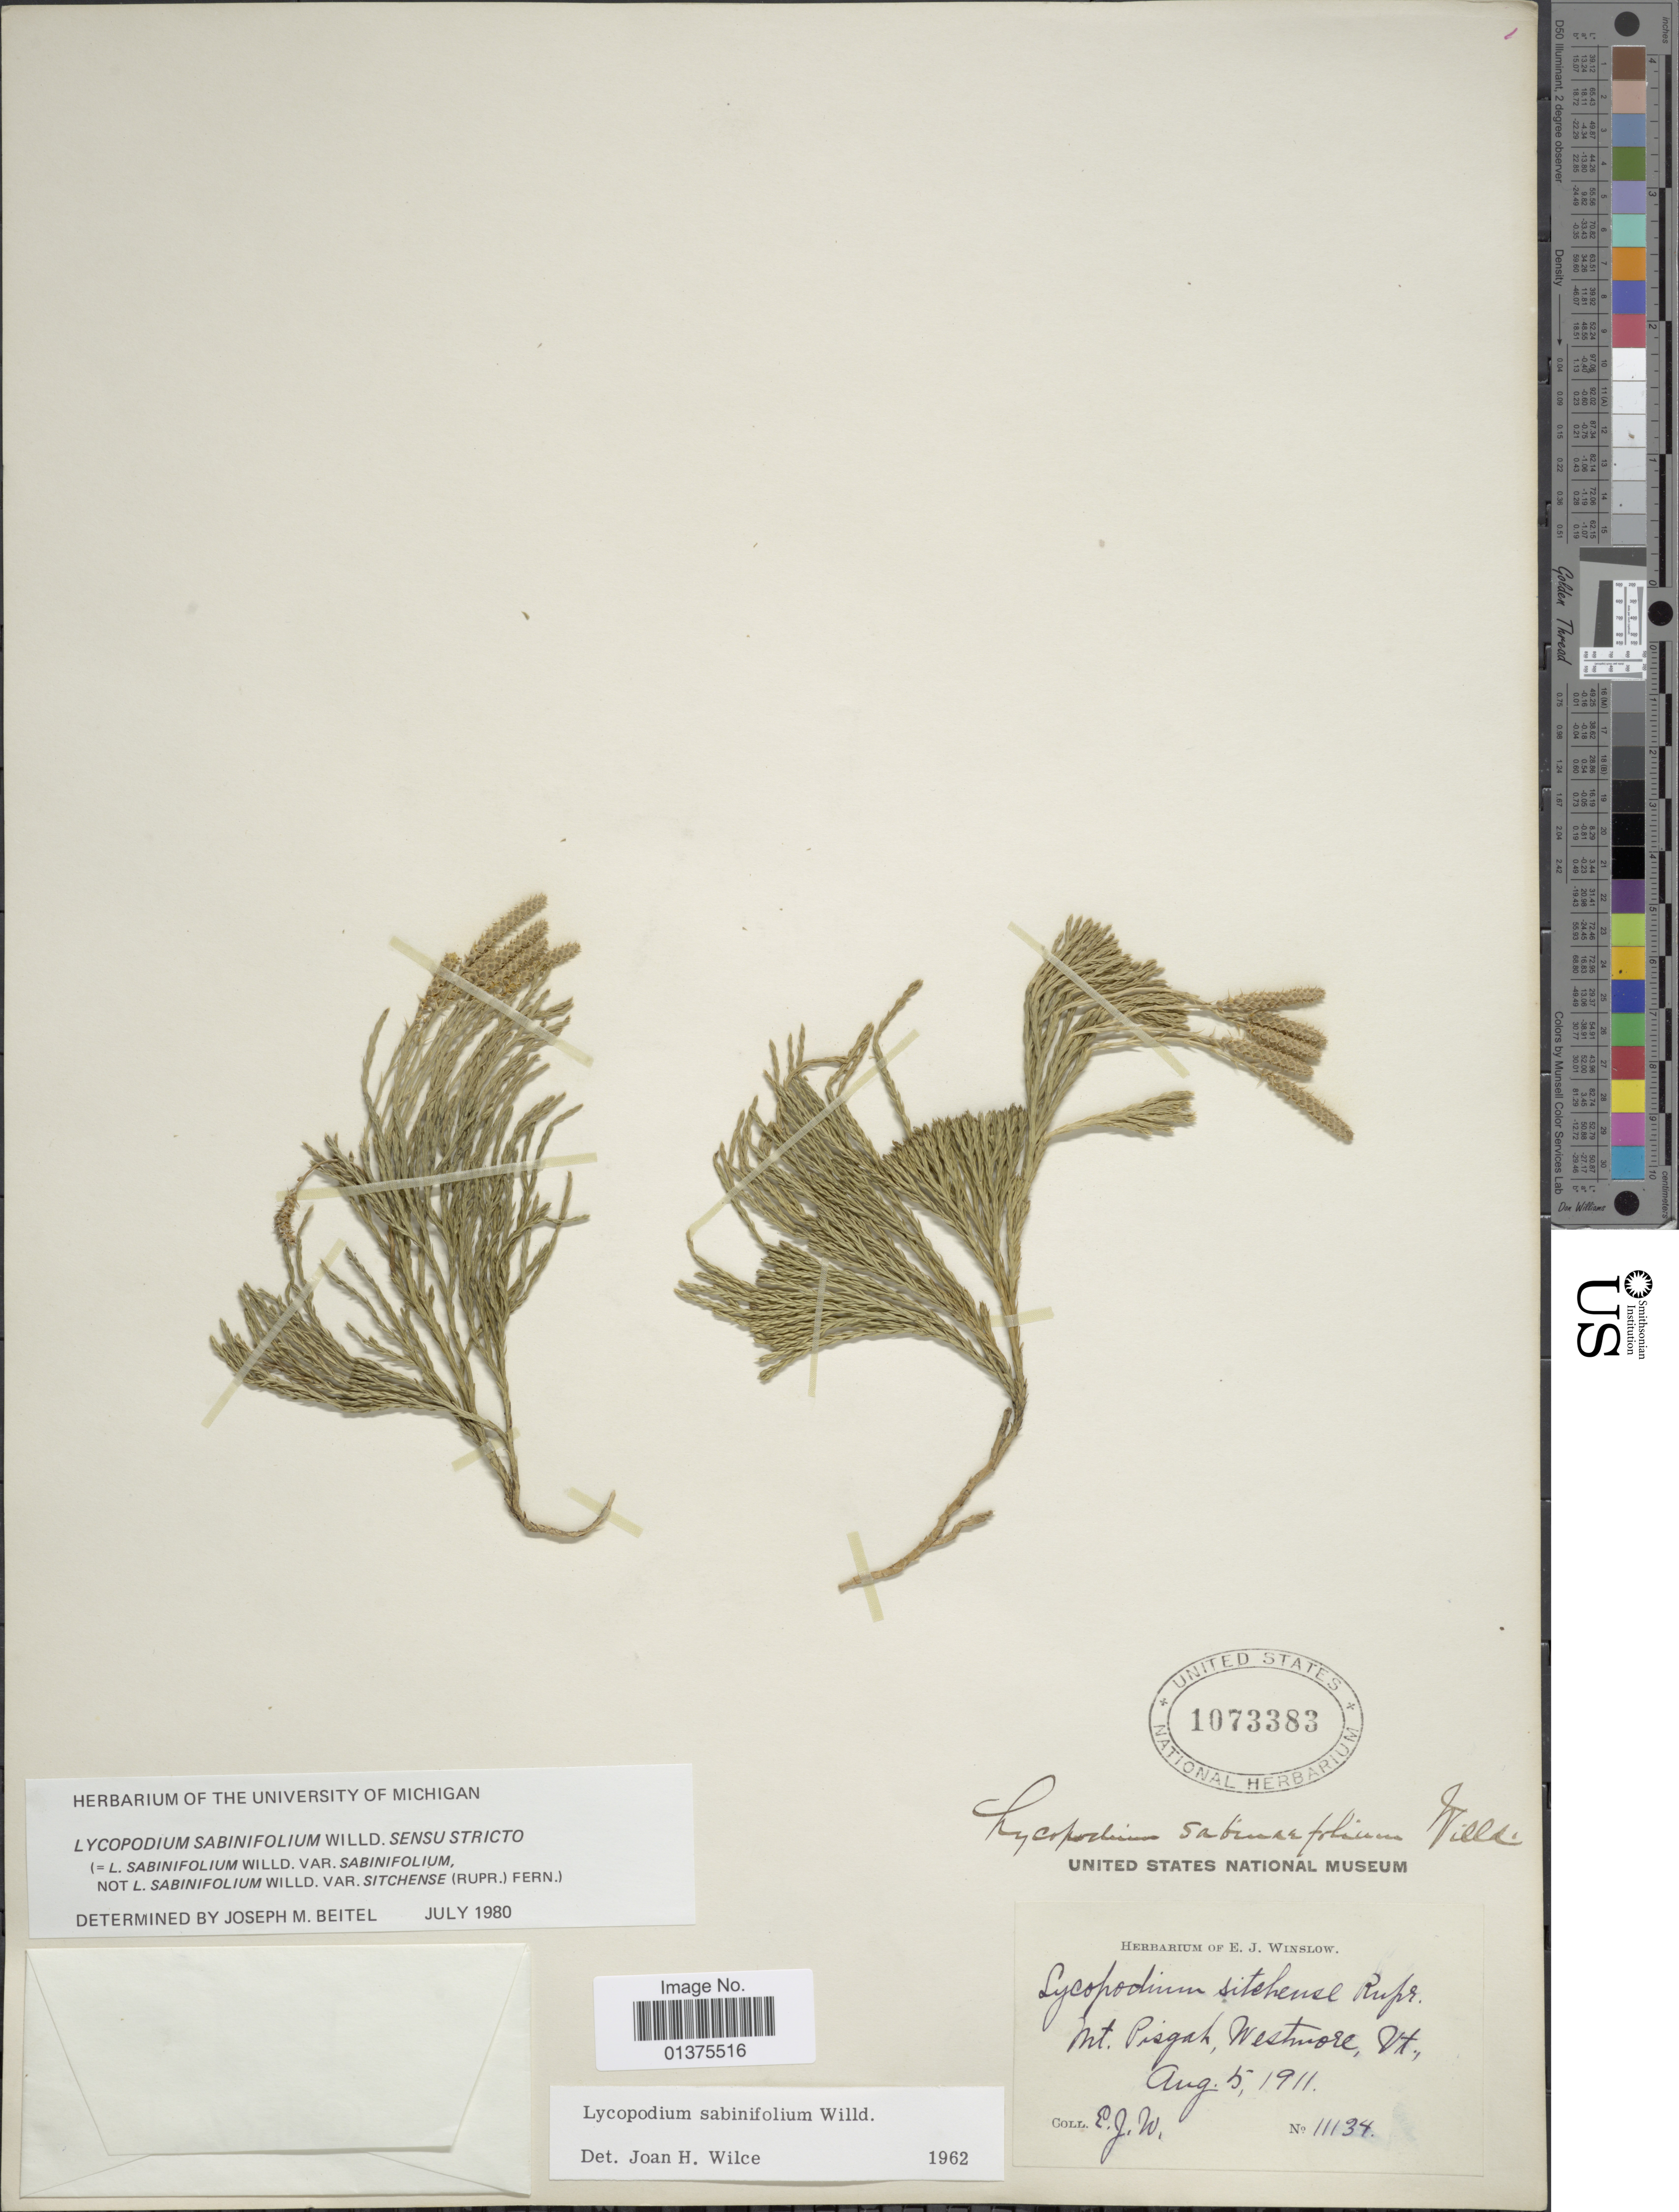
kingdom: Plantae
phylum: Tracheophyta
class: Lycopodiopsida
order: Lycopodiales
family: Lycopodiaceae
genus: Diphasiastrum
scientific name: Diphasiastrum x sabinifolium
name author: (Willd.) Holub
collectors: E. Winslow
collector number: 11134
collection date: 1911-08-05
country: United States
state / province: Vermont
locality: Mt. Pisgah, Westmore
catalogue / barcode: US 1073383